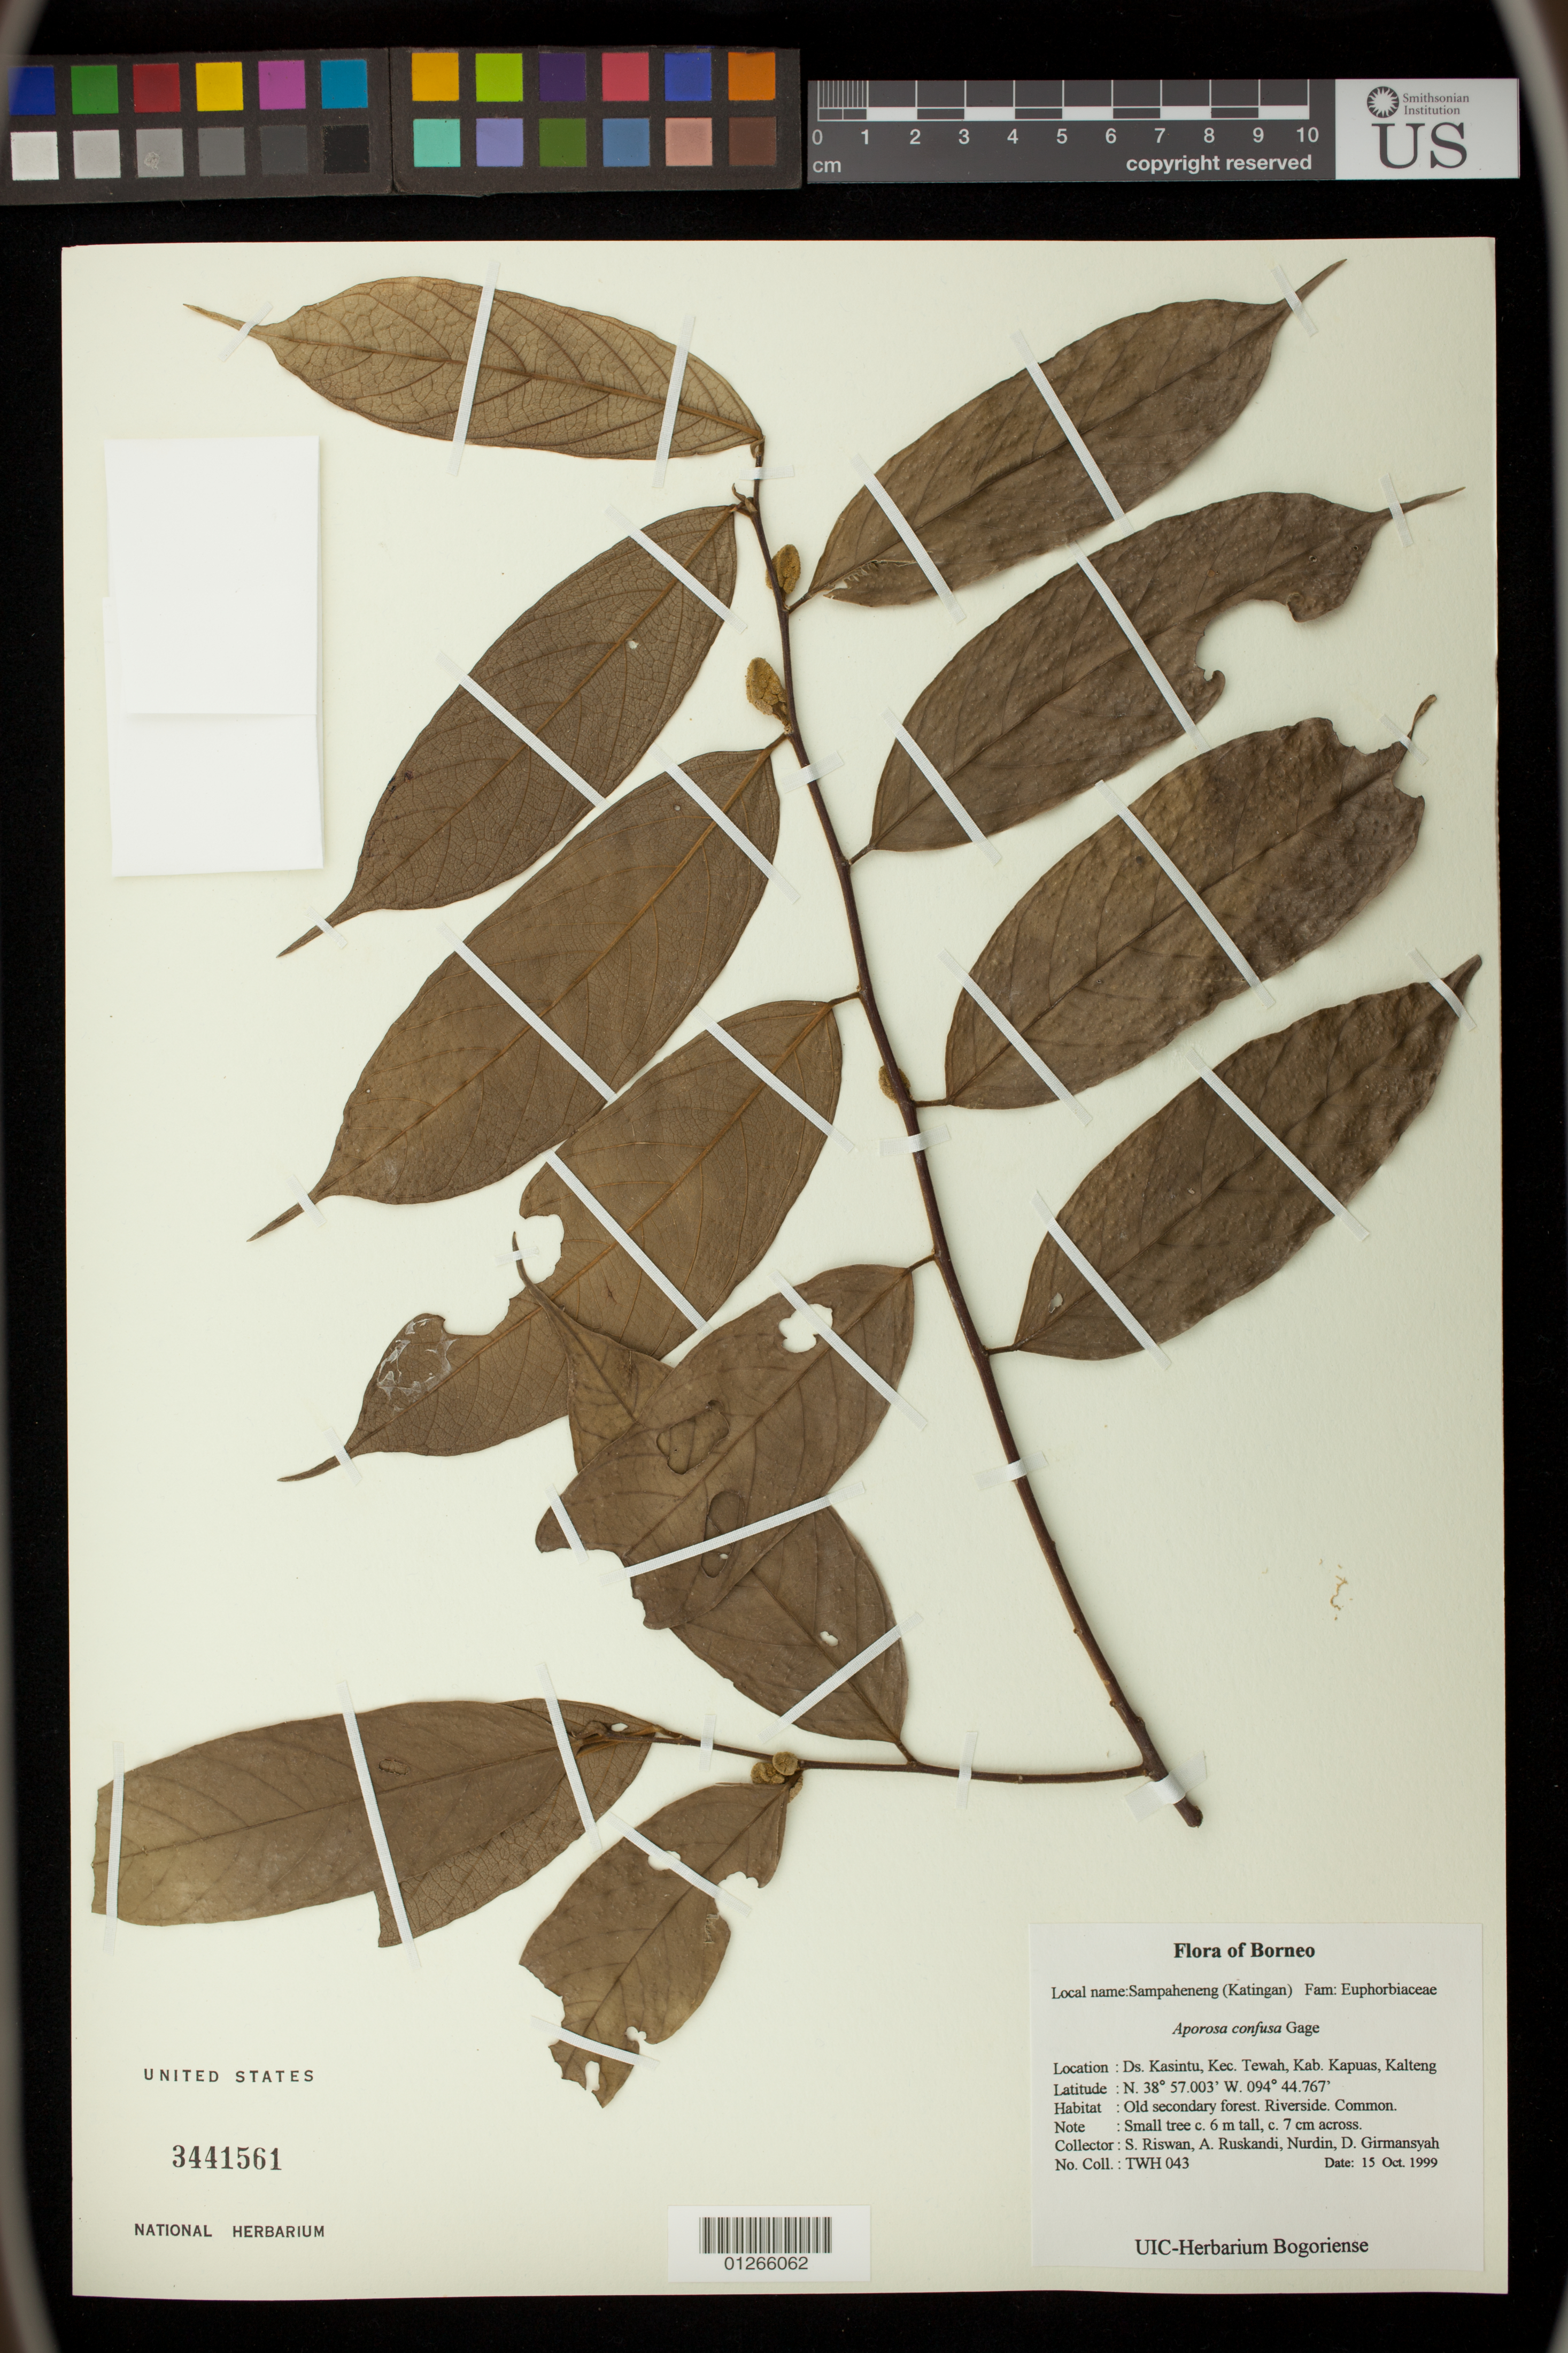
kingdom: Plantae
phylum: Tracheophyta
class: Magnoliopsida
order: Malpighiales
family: Phyllanthaceae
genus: Aporosa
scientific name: Aporosa confusa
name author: Gage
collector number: TWH043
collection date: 1999-10-15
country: Indonesia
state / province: Java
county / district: Jawa Barat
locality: Borneo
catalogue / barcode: US 3441561